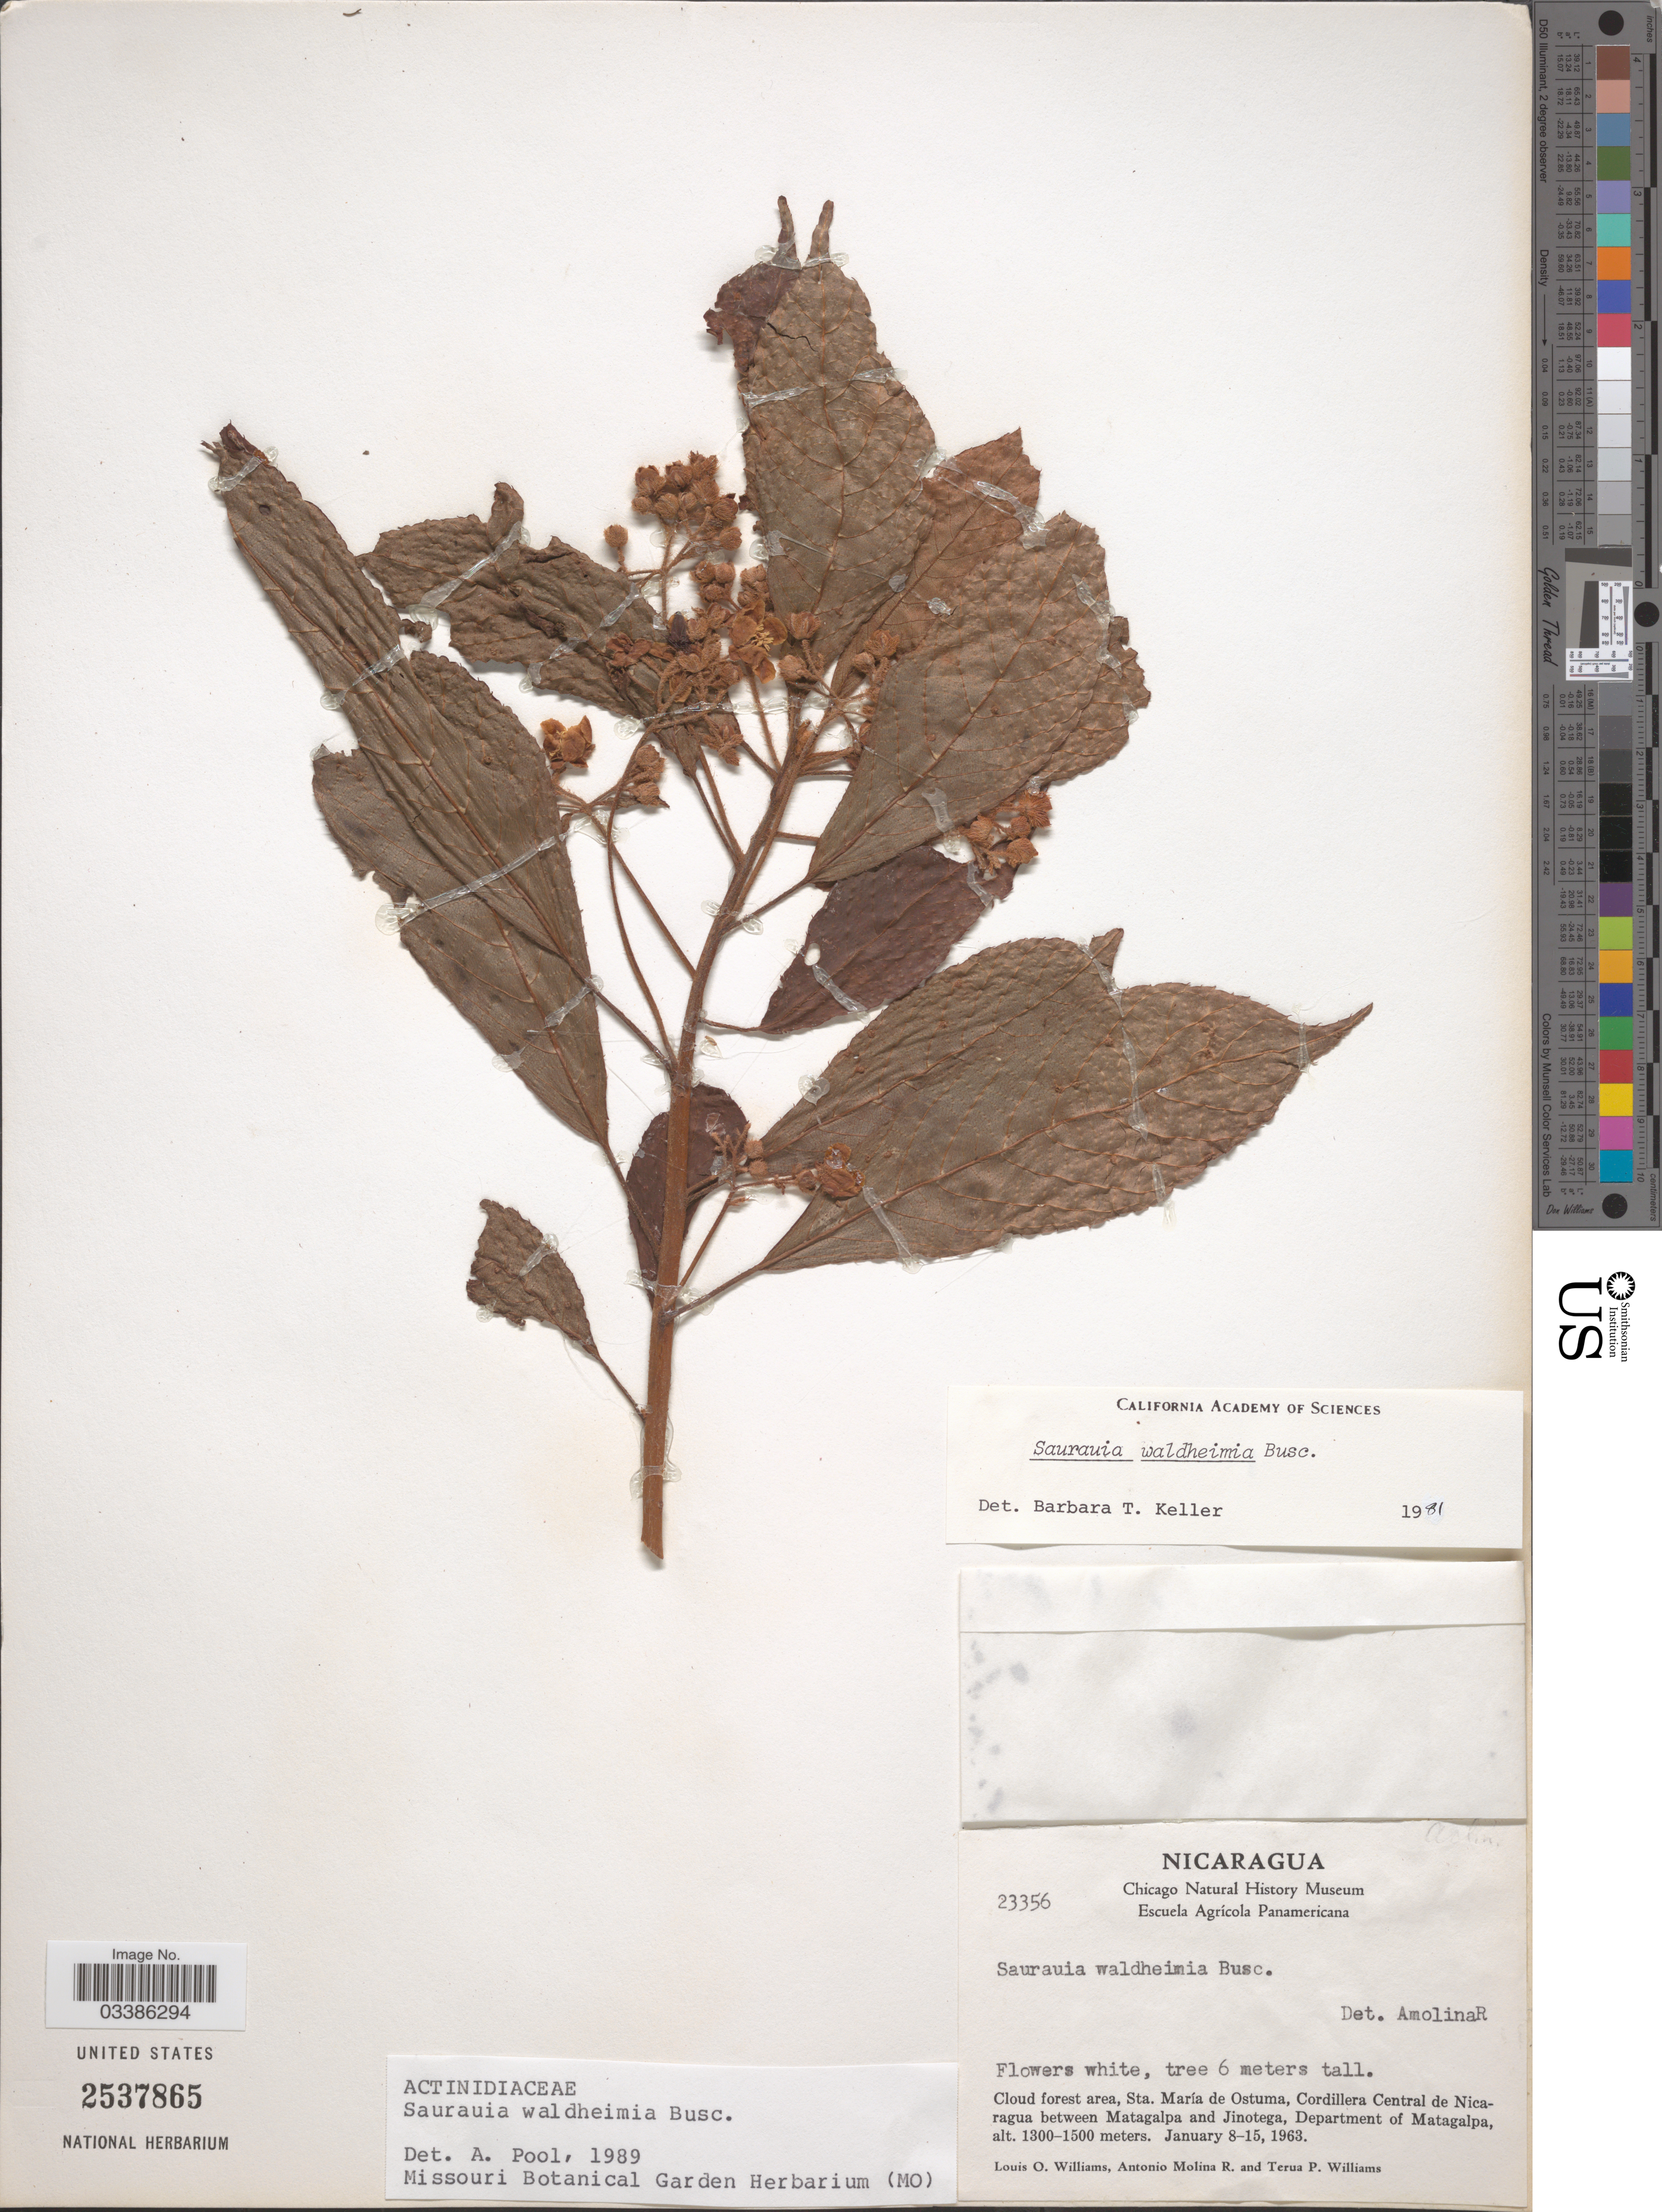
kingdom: Plantae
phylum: Tracheophyta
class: Magnoliopsida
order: Ericales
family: Actinidiaceae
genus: Saurauia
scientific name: Saurauia waldheimii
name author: Buscal.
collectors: L. O. Williams, A. Molina R. & T. Williams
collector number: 23356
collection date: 1963-01-08/1963-01-15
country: Nicaragua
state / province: Matagalpa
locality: Cloud forest area, Sta. María de Ostuma, Cordillera Central de Nicaragua between Matagalpa and Jinotega, Department of Matagalpa.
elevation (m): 1300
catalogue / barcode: US 2537865